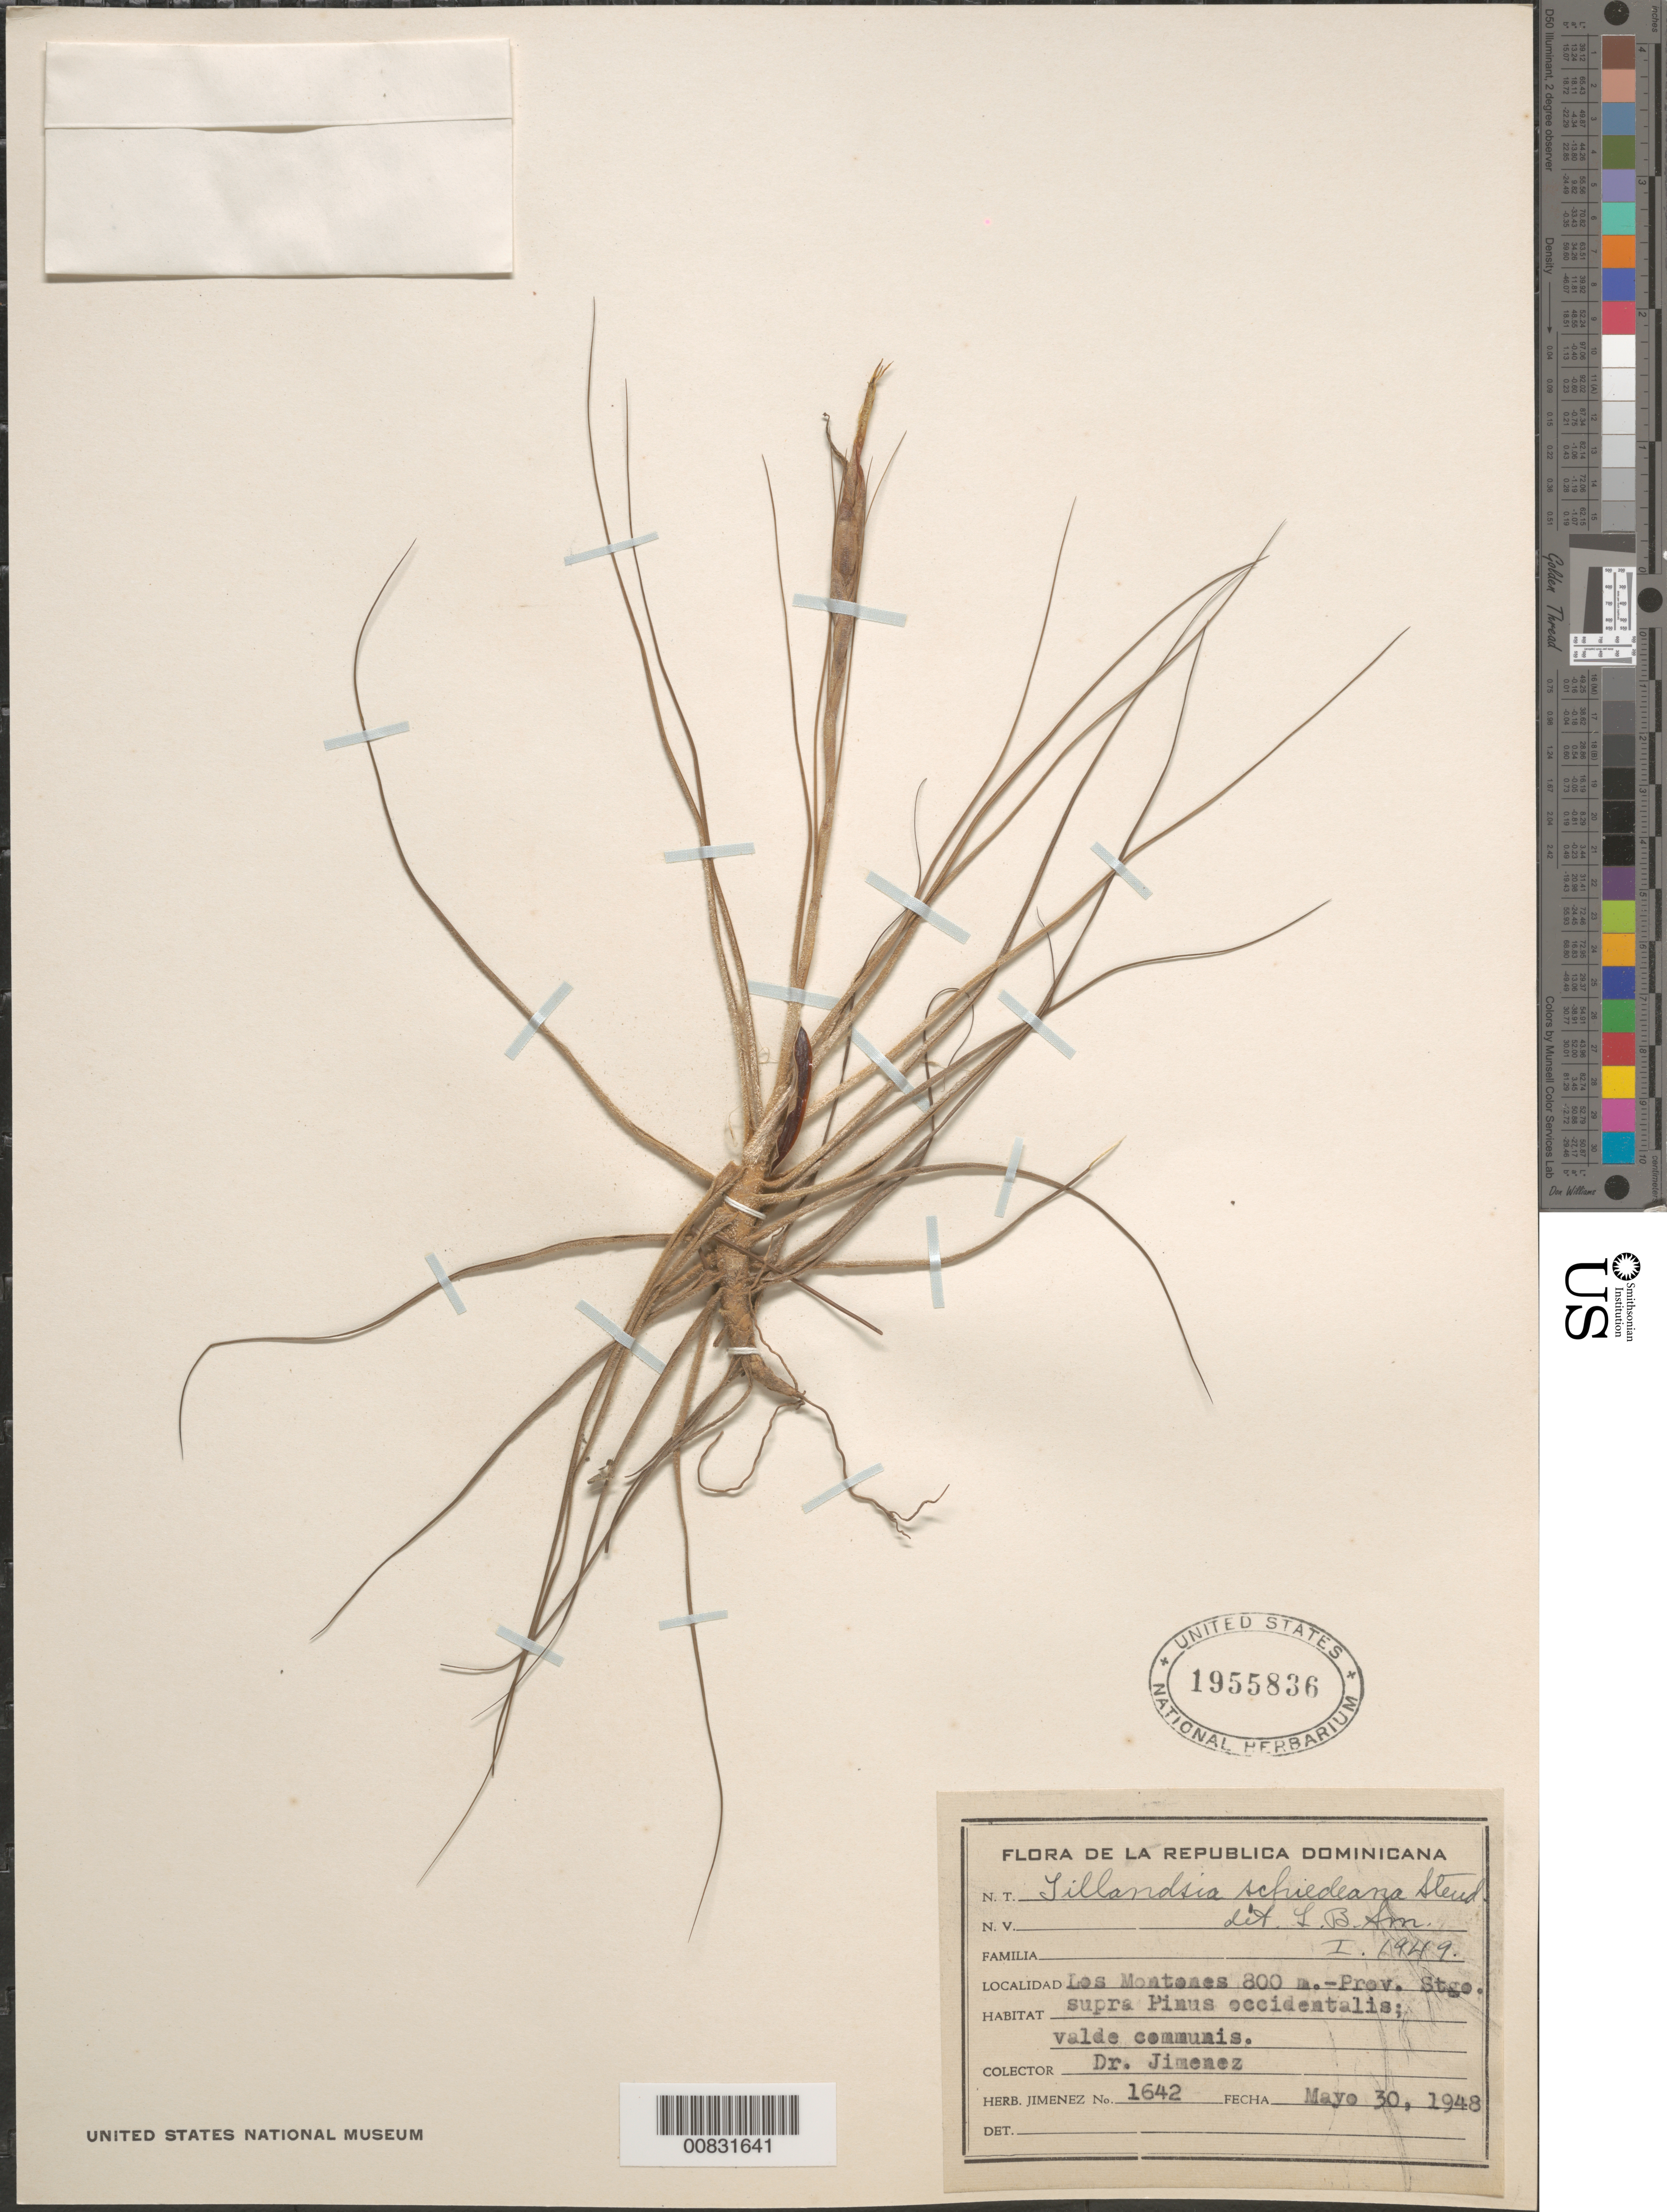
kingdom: Plantae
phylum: Tracheophyta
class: Liliopsida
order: Poales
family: Bromeliaceae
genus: Tillandsia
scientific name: Tillandsia schiedeana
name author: Steud.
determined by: Smith, Lyman B., (US), NMNH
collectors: Jimenez, --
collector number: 1642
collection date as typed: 30 May 1948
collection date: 1948-05-30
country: Dominican Republic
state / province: Santiago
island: Hispaniola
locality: Los Montones.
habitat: Supra Pinus occidentalis; valde communis.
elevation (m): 800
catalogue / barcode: US 1955836